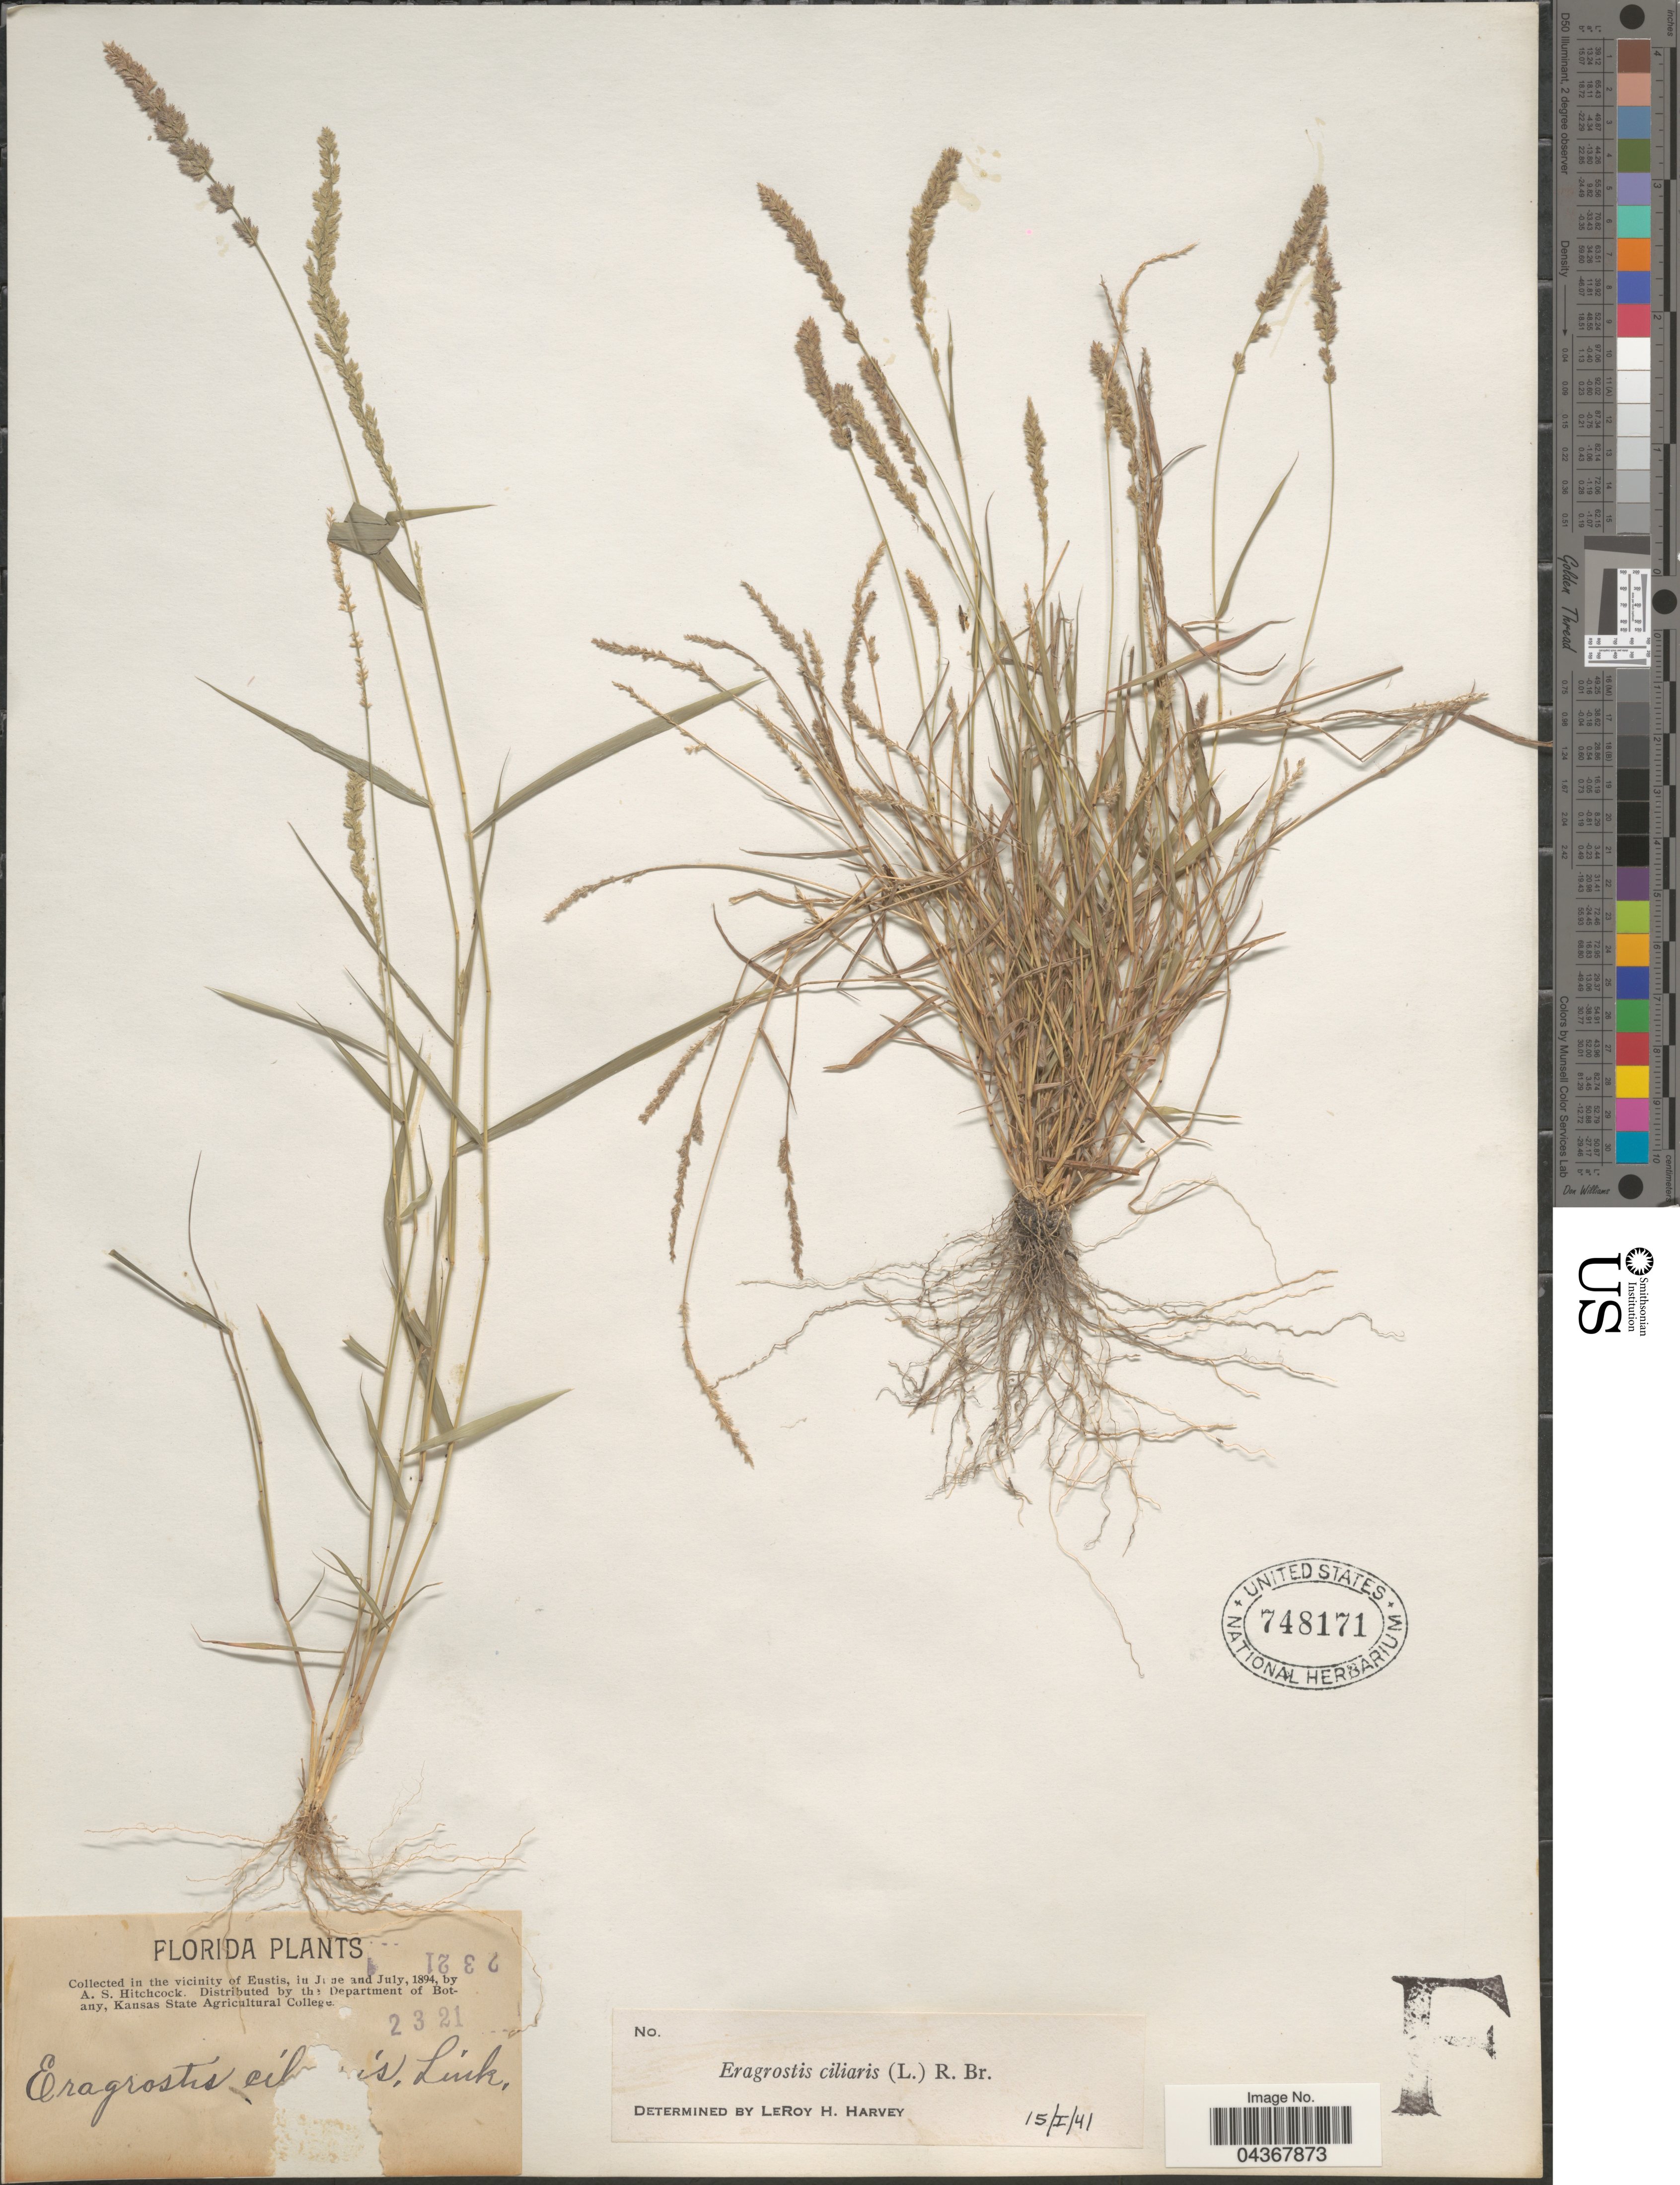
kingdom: Plantae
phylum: Tracheophyta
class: Liliopsida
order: Poales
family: Poaceae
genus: Eragrostis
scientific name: Eragrostis ciliaris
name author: (L.) R. Br.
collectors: A. S. Hitchcock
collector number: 2321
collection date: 1894-06/1894-07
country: United States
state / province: Florida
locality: In the vicinity of Eustis.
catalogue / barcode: US 748171